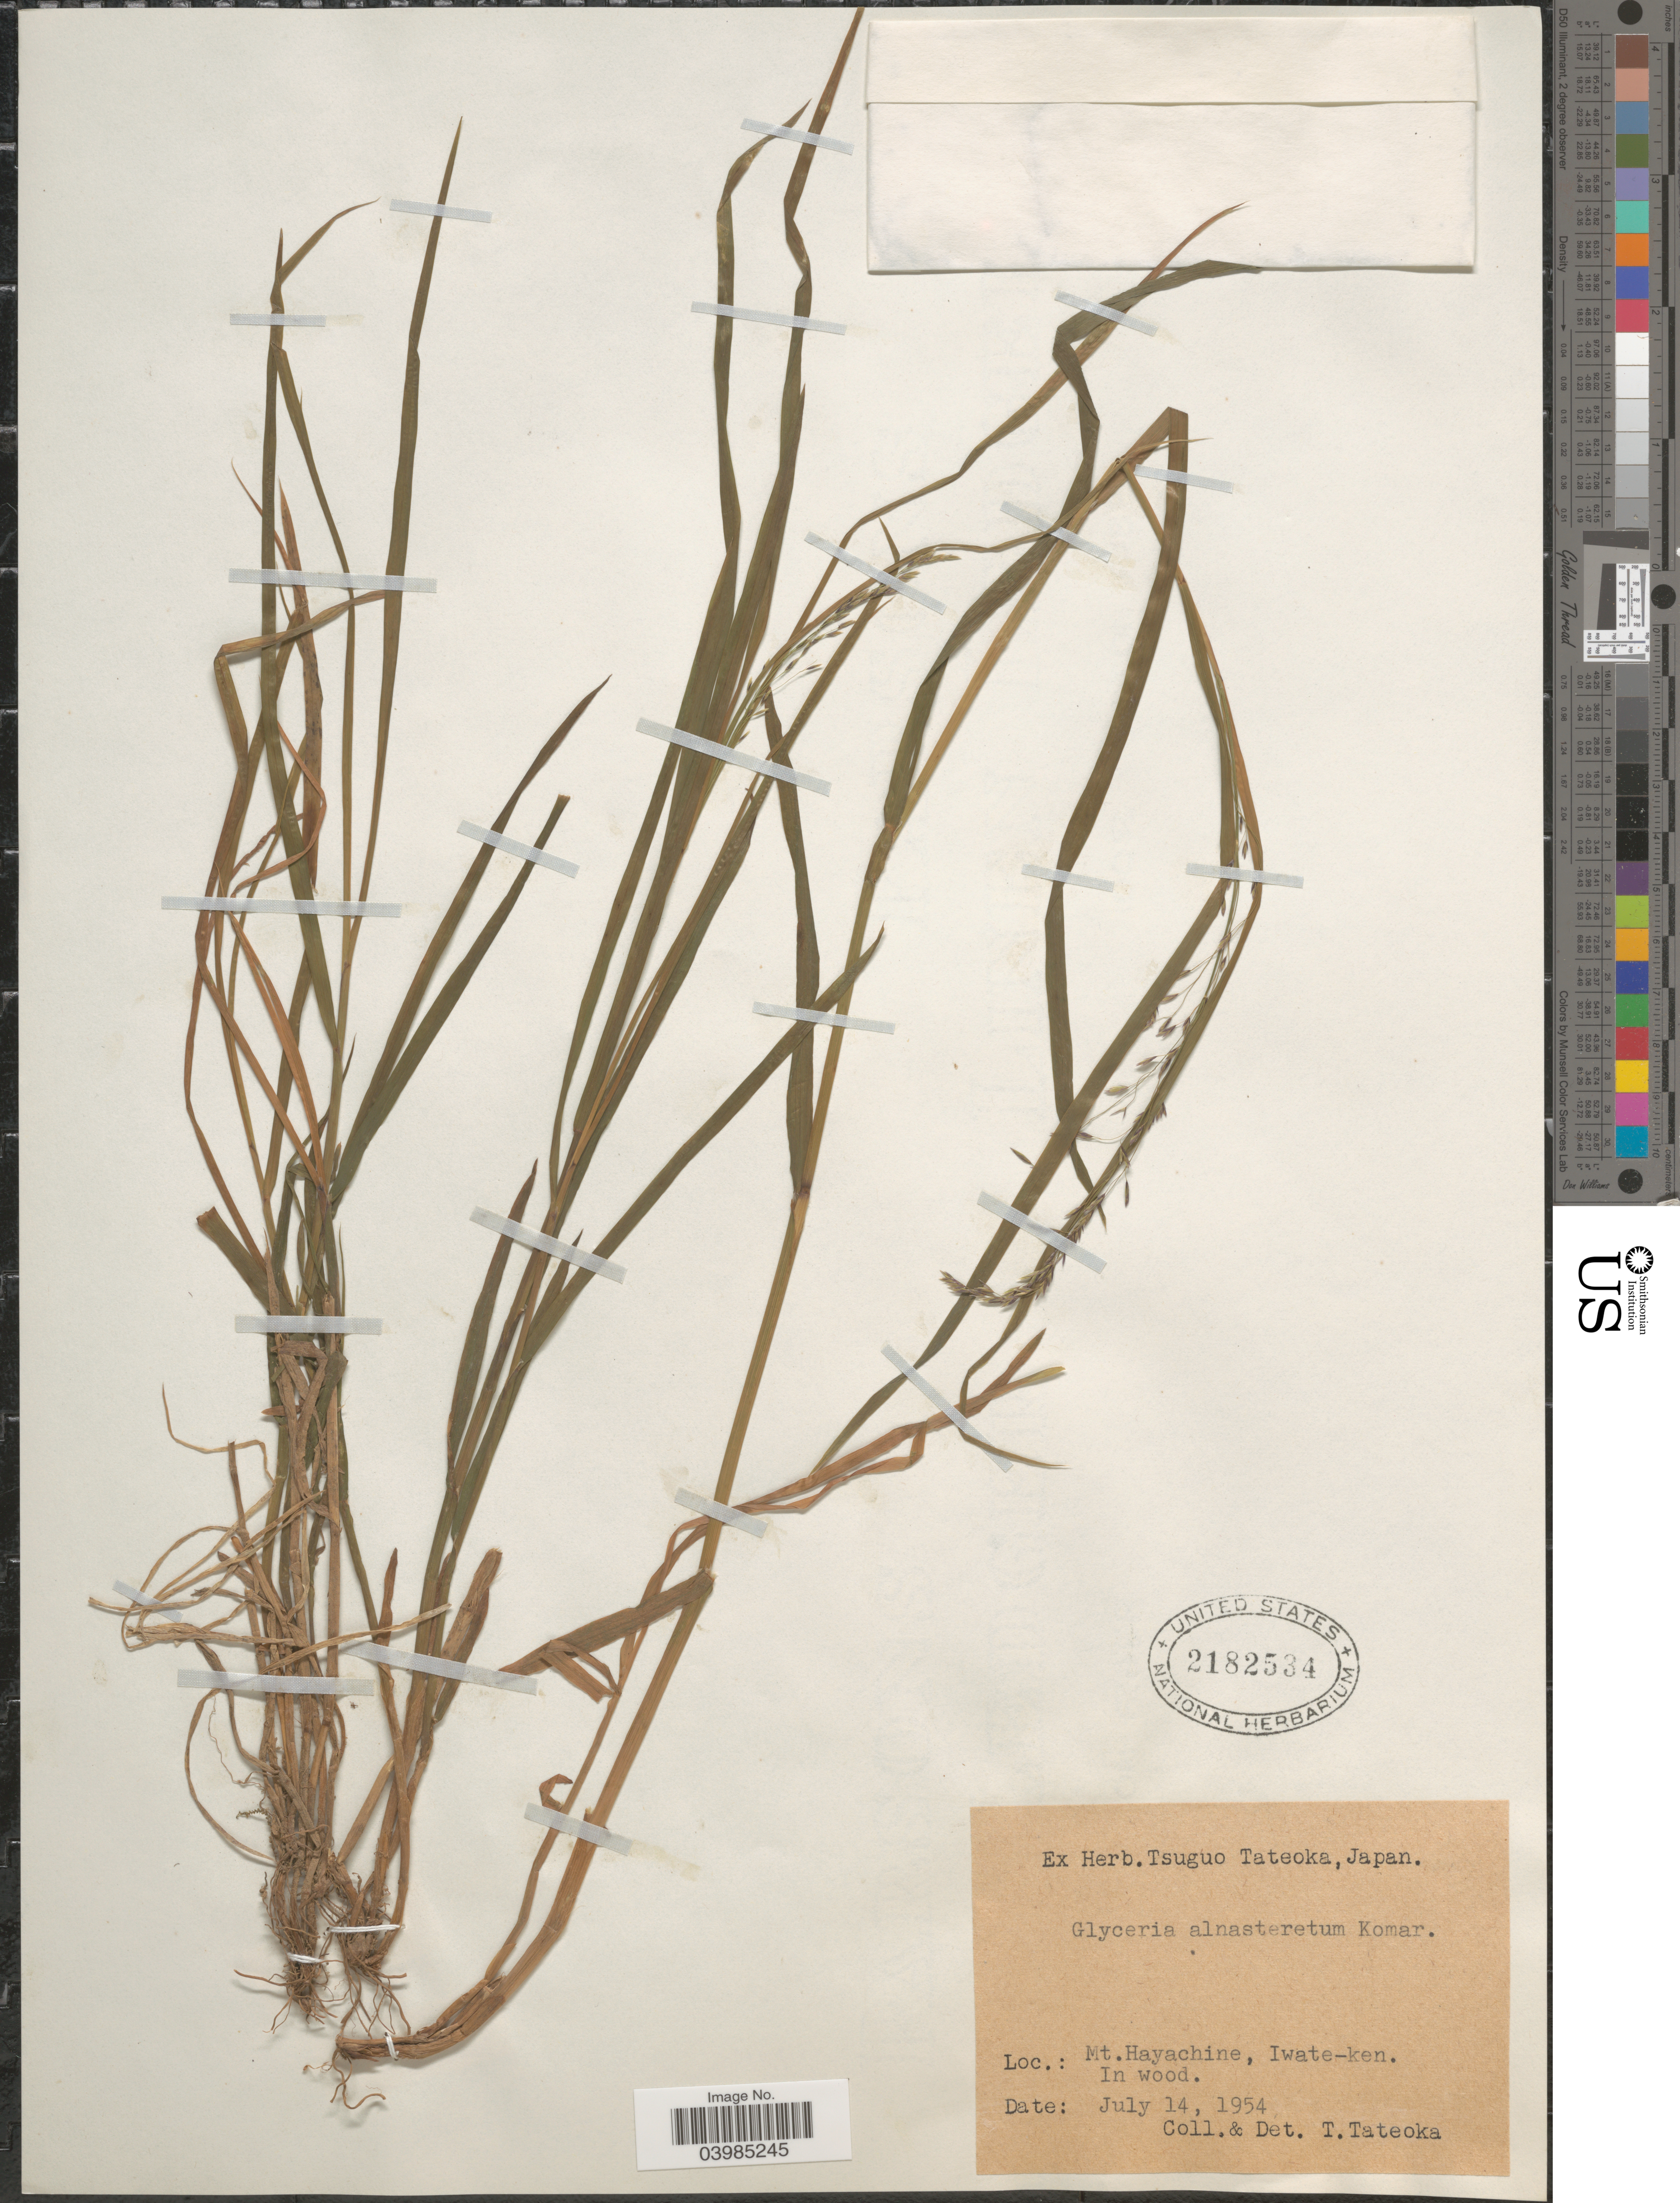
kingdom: Plantae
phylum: Tracheophyta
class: Liliopsida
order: Poales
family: Poaceae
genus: Glyceria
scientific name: Glyceria alnasteretum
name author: Kom.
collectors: T. Tateoka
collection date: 1954-07-14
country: Japan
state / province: Iwate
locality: Mt. Hayachine, Iwate-ken.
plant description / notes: Mullinger, M.D. - University of Vermont - leaf tissue:DNA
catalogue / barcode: US 2182534